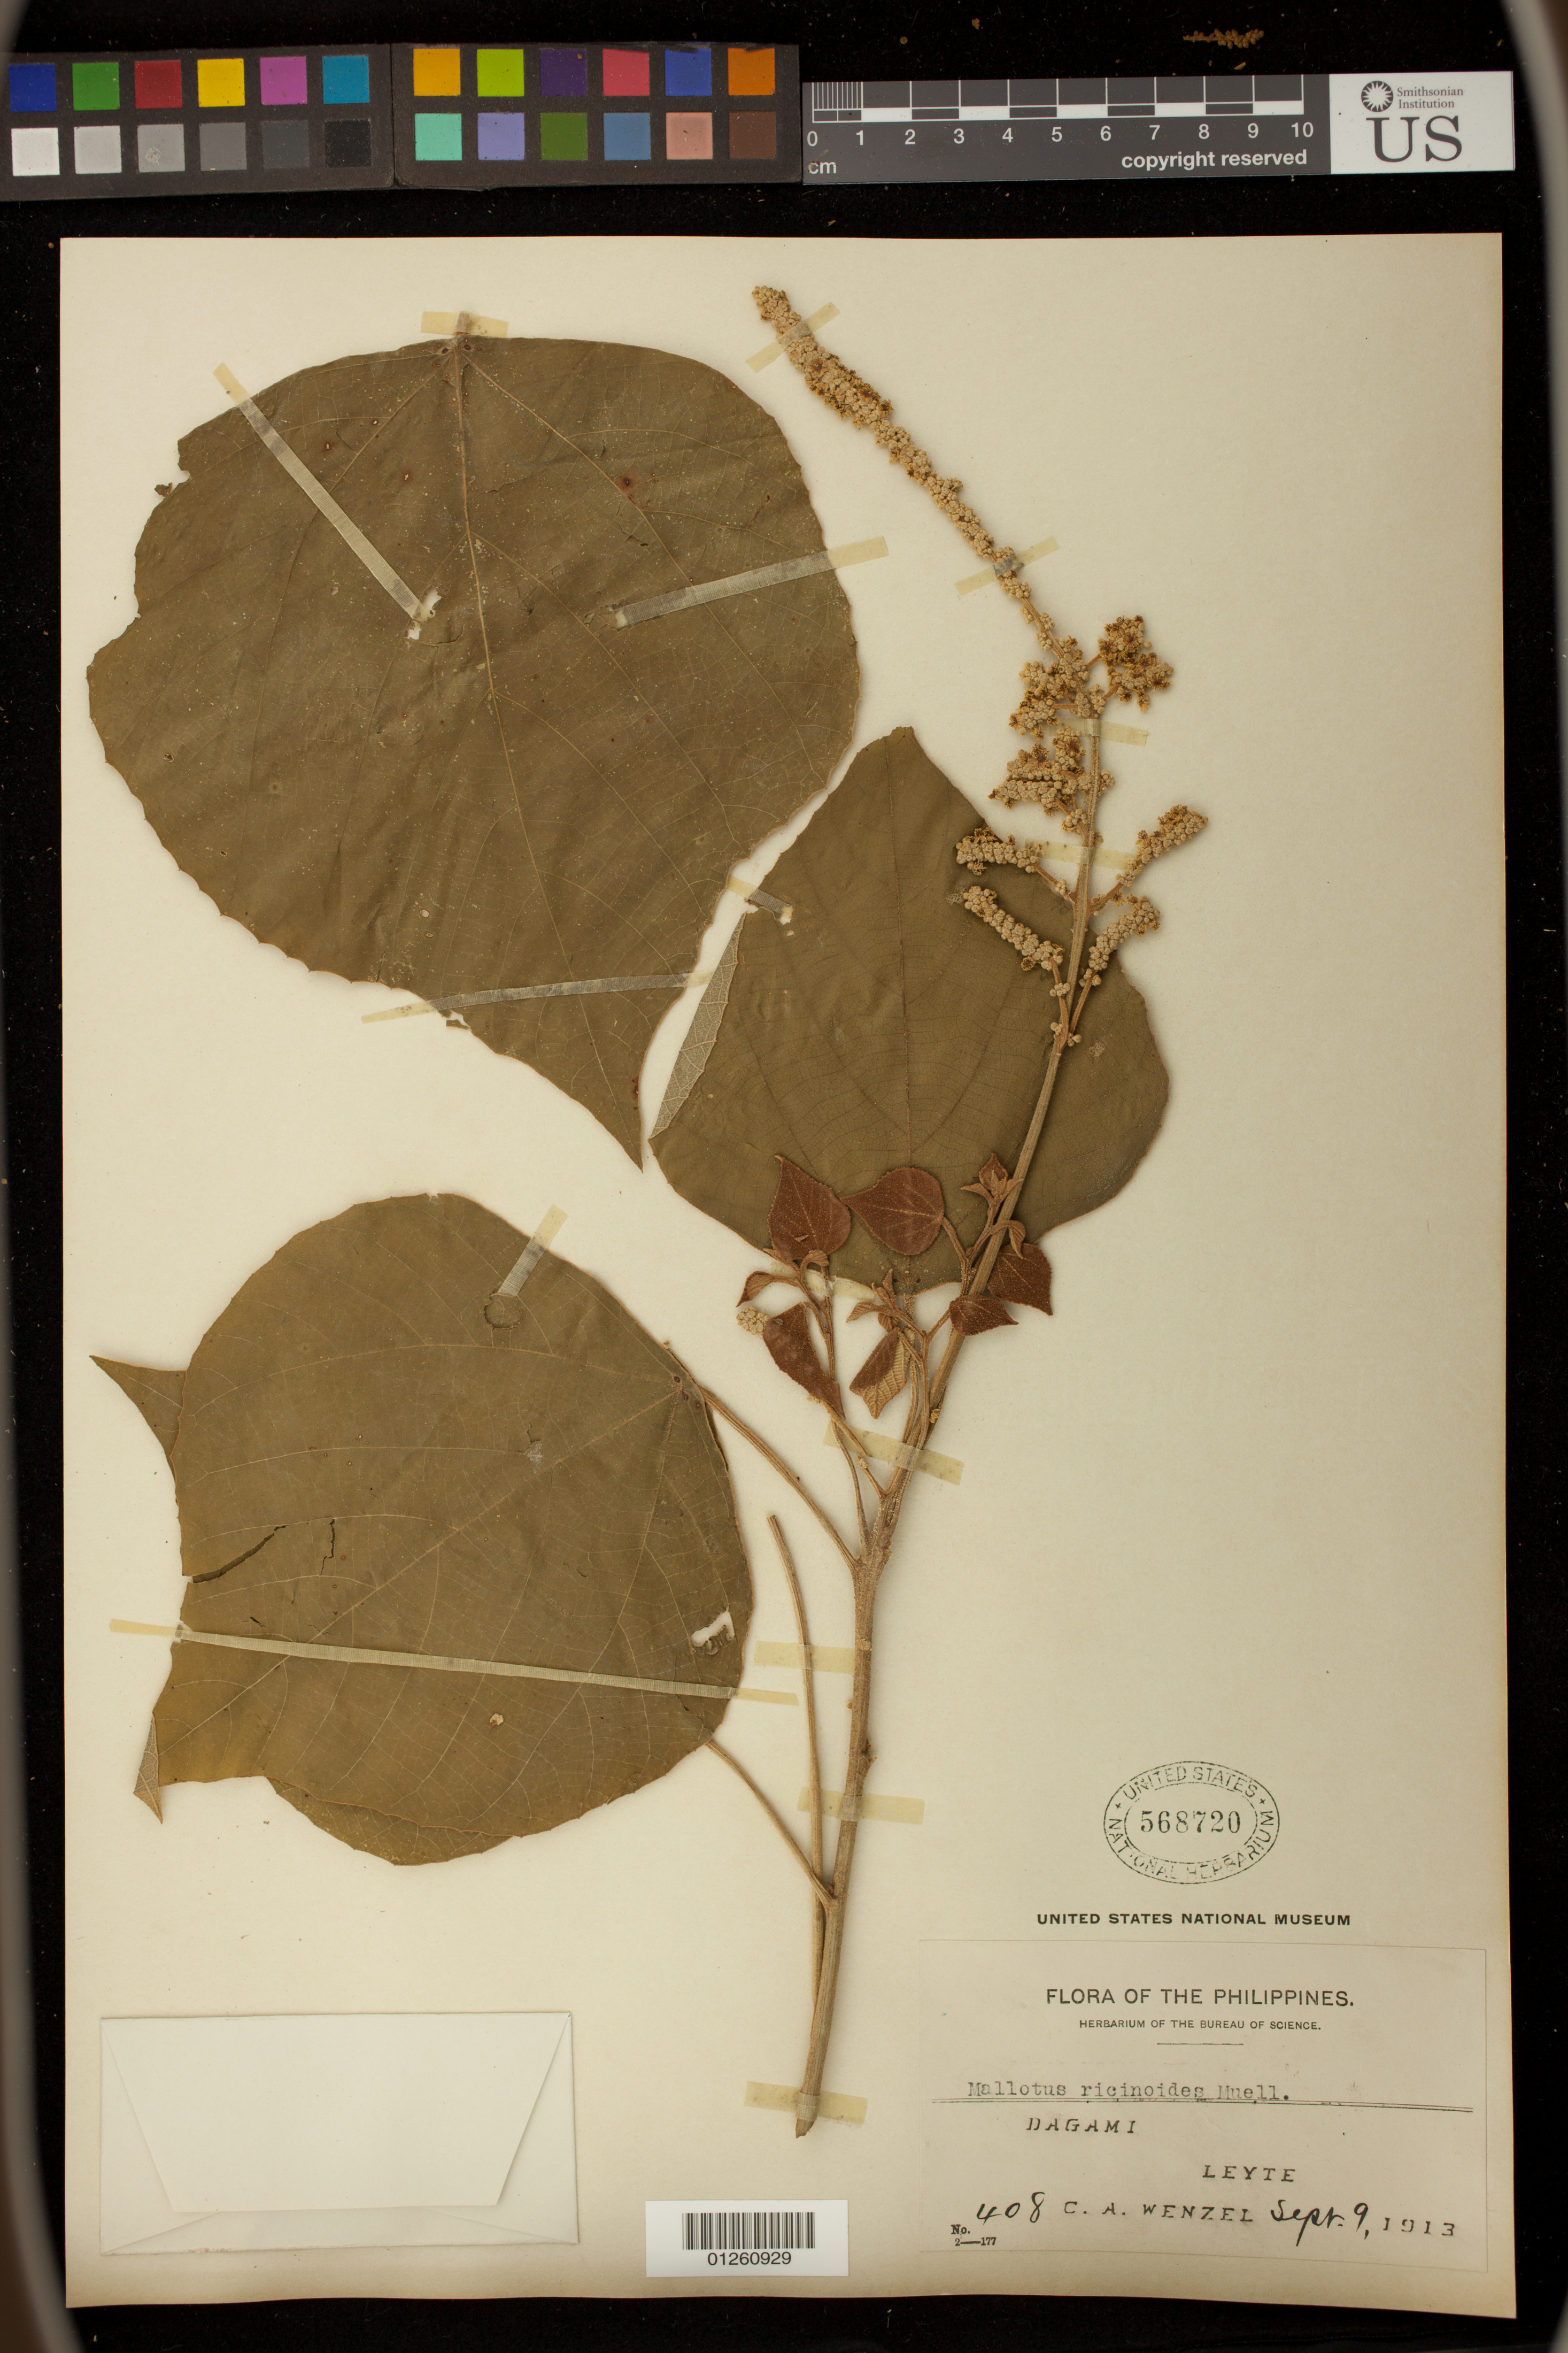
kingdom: Plantae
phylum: Tracheophyta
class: Magnoliopsida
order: Malpighiales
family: Euphorbiaceae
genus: Mallotus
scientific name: Mallotus ricinoides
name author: (Pers.) Müll. Arg.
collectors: C. Wenzel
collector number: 408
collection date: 1913-09-09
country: Philippines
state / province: Eastern Visayas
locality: Dagami, Leyte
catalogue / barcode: US 568720